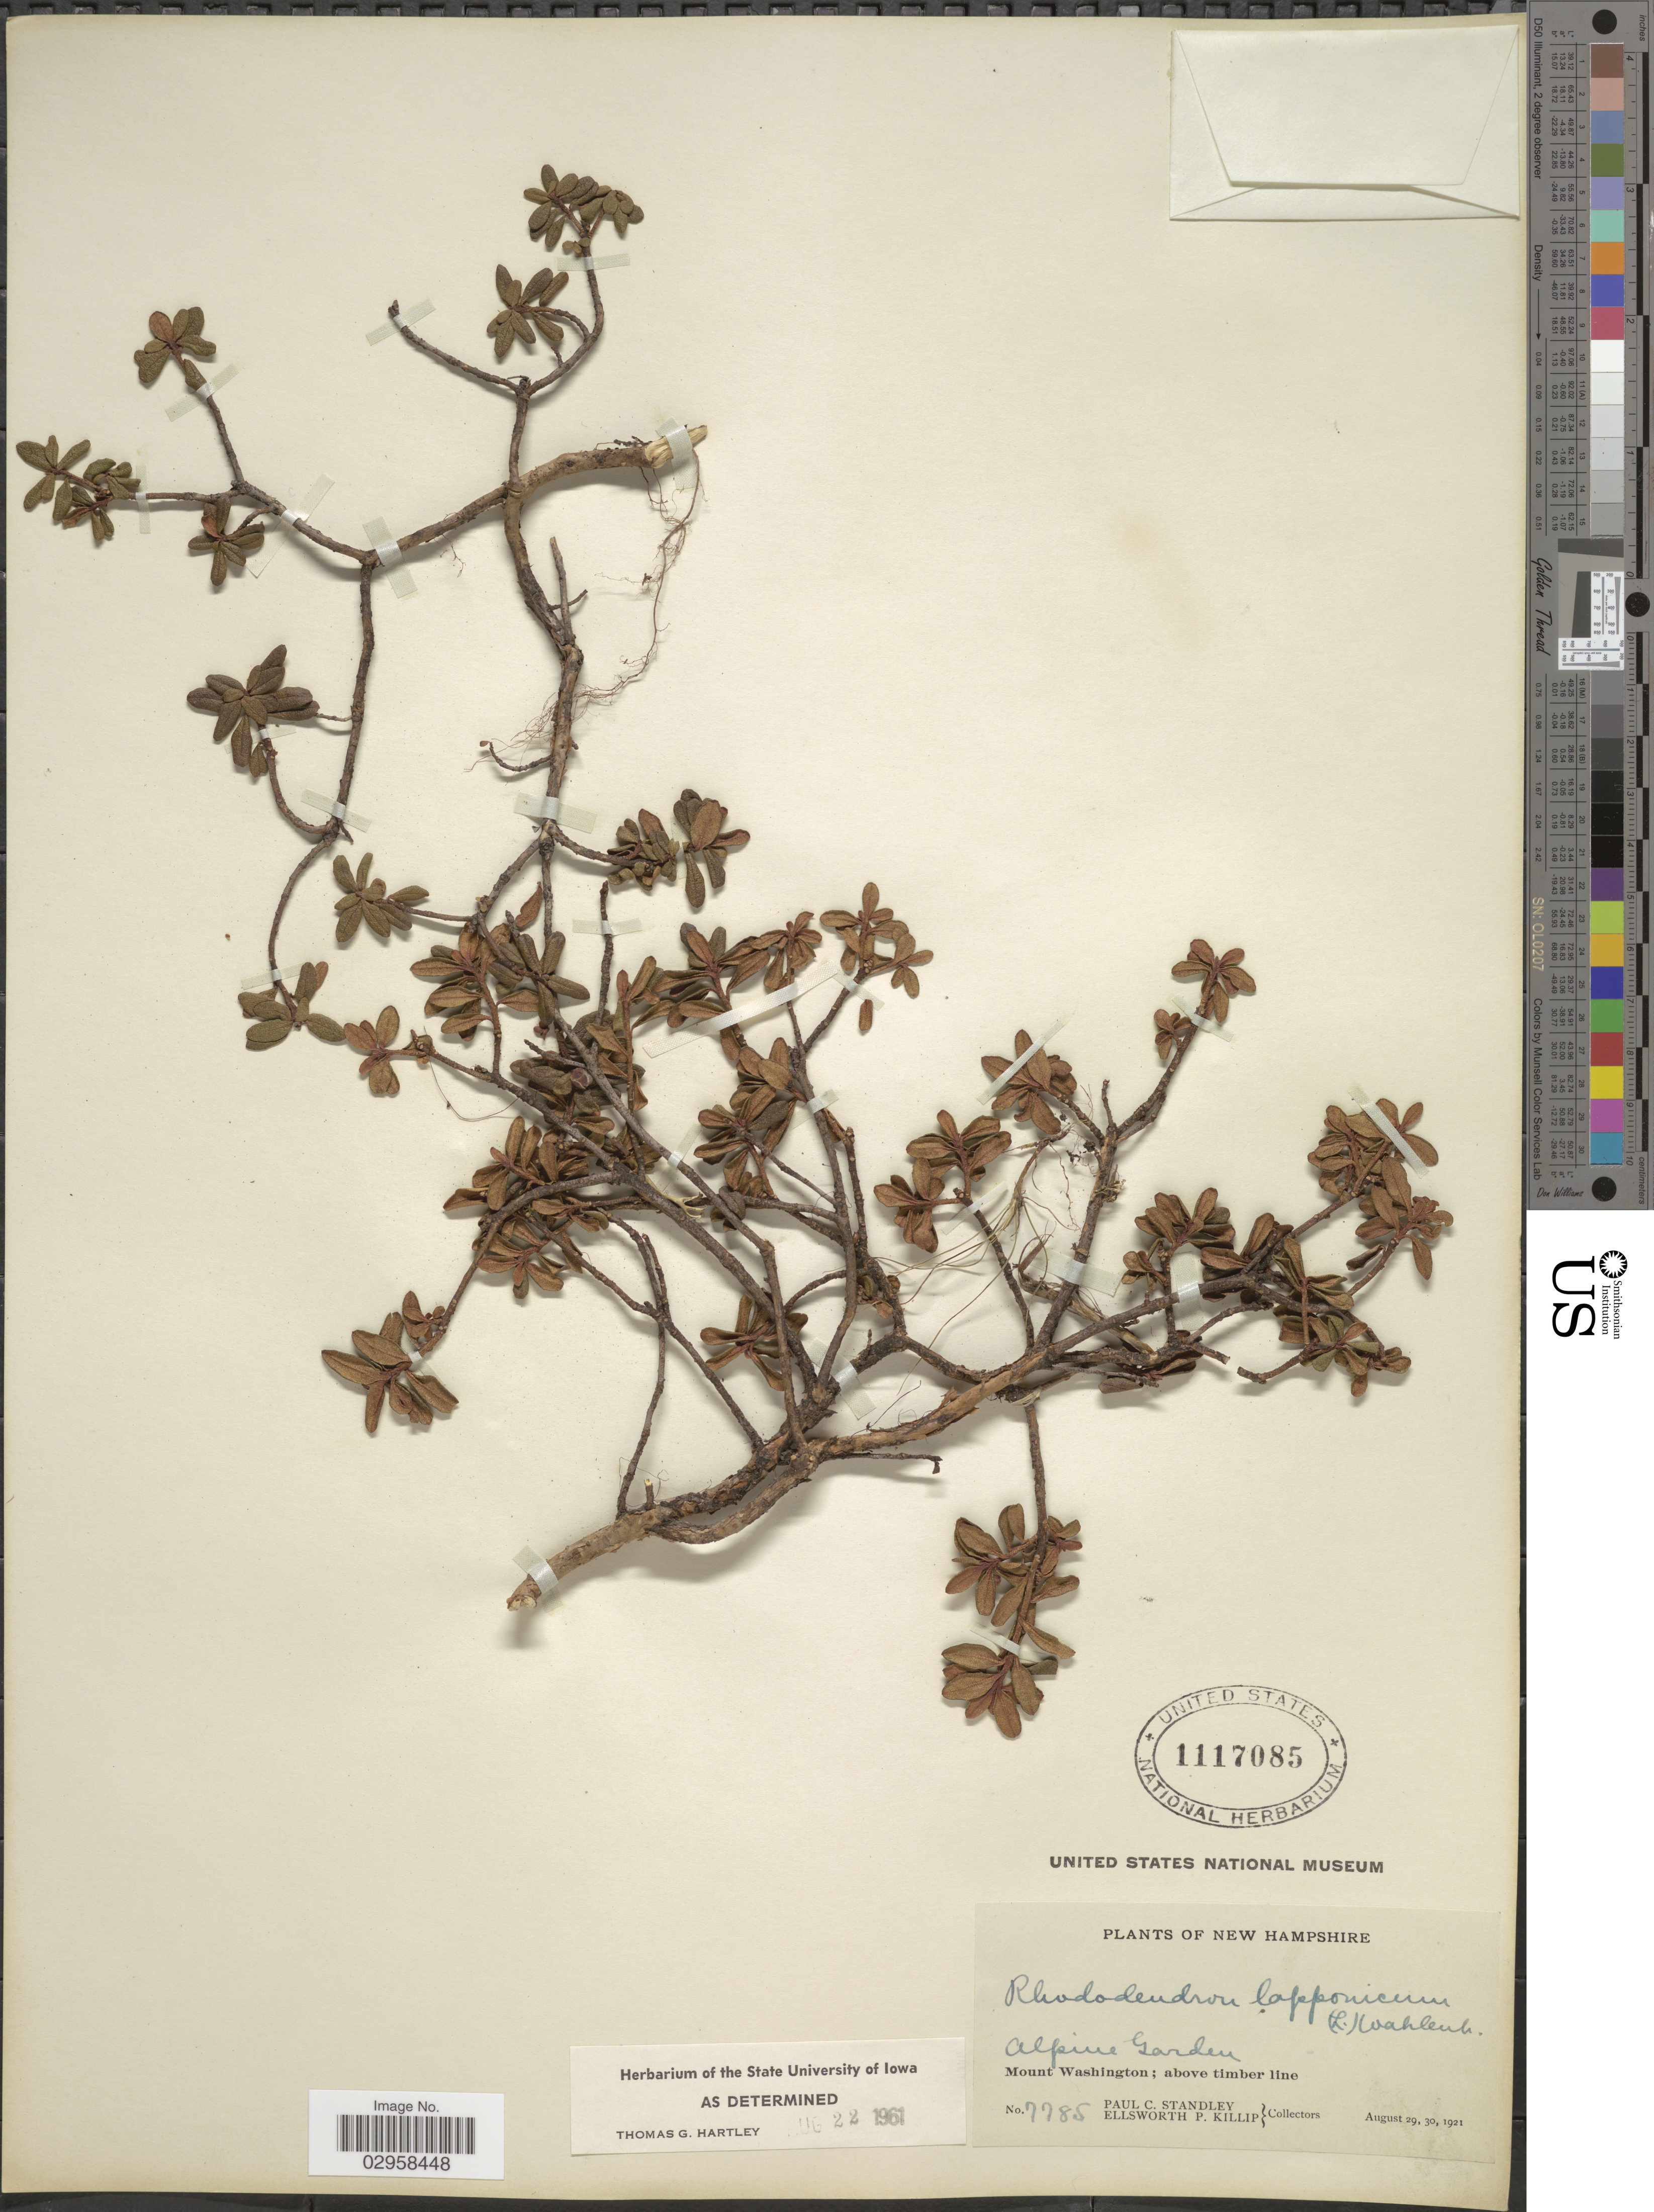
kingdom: Plantae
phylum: Tracheophyta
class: Magnoliopsida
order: Ericales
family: Ericaceae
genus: Rhododendron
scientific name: Rhododendron lapponicum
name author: (L.) Wahlenb.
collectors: P. C. Standley & E. P. Killip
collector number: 7785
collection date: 1921-08-29/1921-08-30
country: United States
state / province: New Hampshire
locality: Alpine Garden. Mount Washington; above timber line.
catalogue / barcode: US 1117085